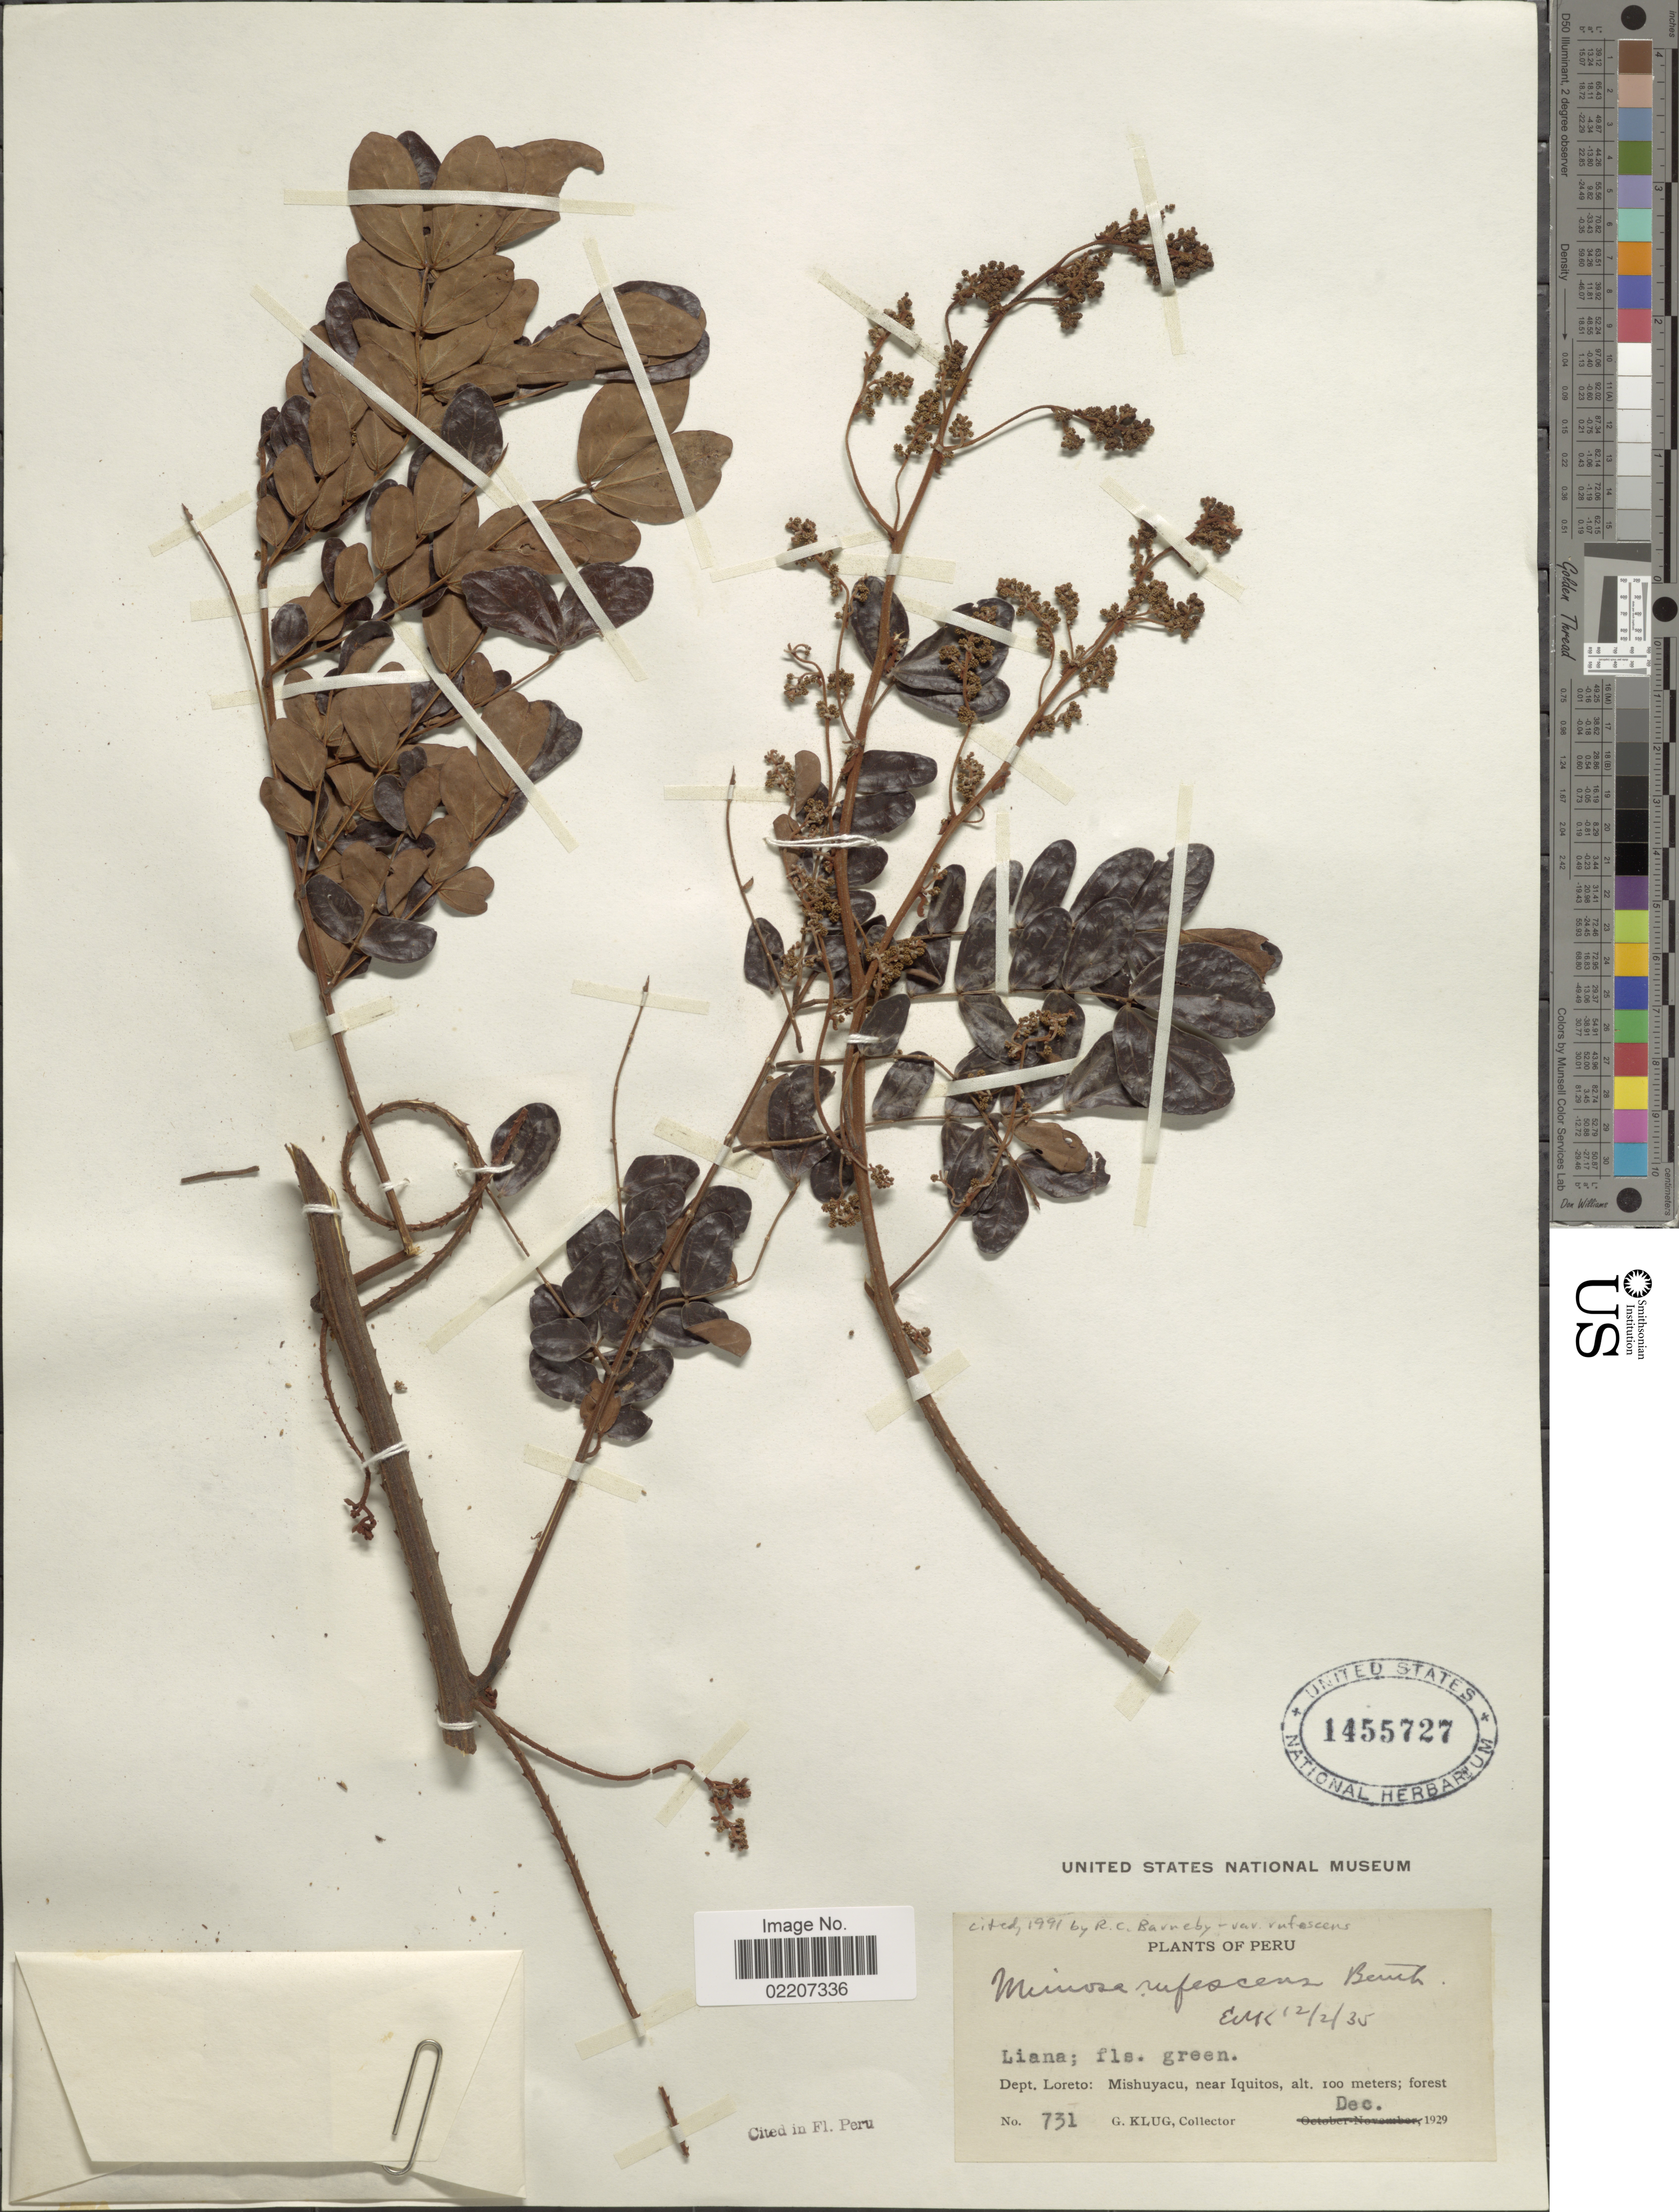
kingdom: Plantae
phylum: Tracheophyta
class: Magnoliopsida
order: Fabales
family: Fabaceae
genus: Mimosa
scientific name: Mimosa rufescens var. rufescens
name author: Benth.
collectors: G. Klug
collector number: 731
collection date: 1929-12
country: Peru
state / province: Loreto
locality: Dept. Loreto, Mishuyacu, near Iquitos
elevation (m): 100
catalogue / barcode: US 1455727